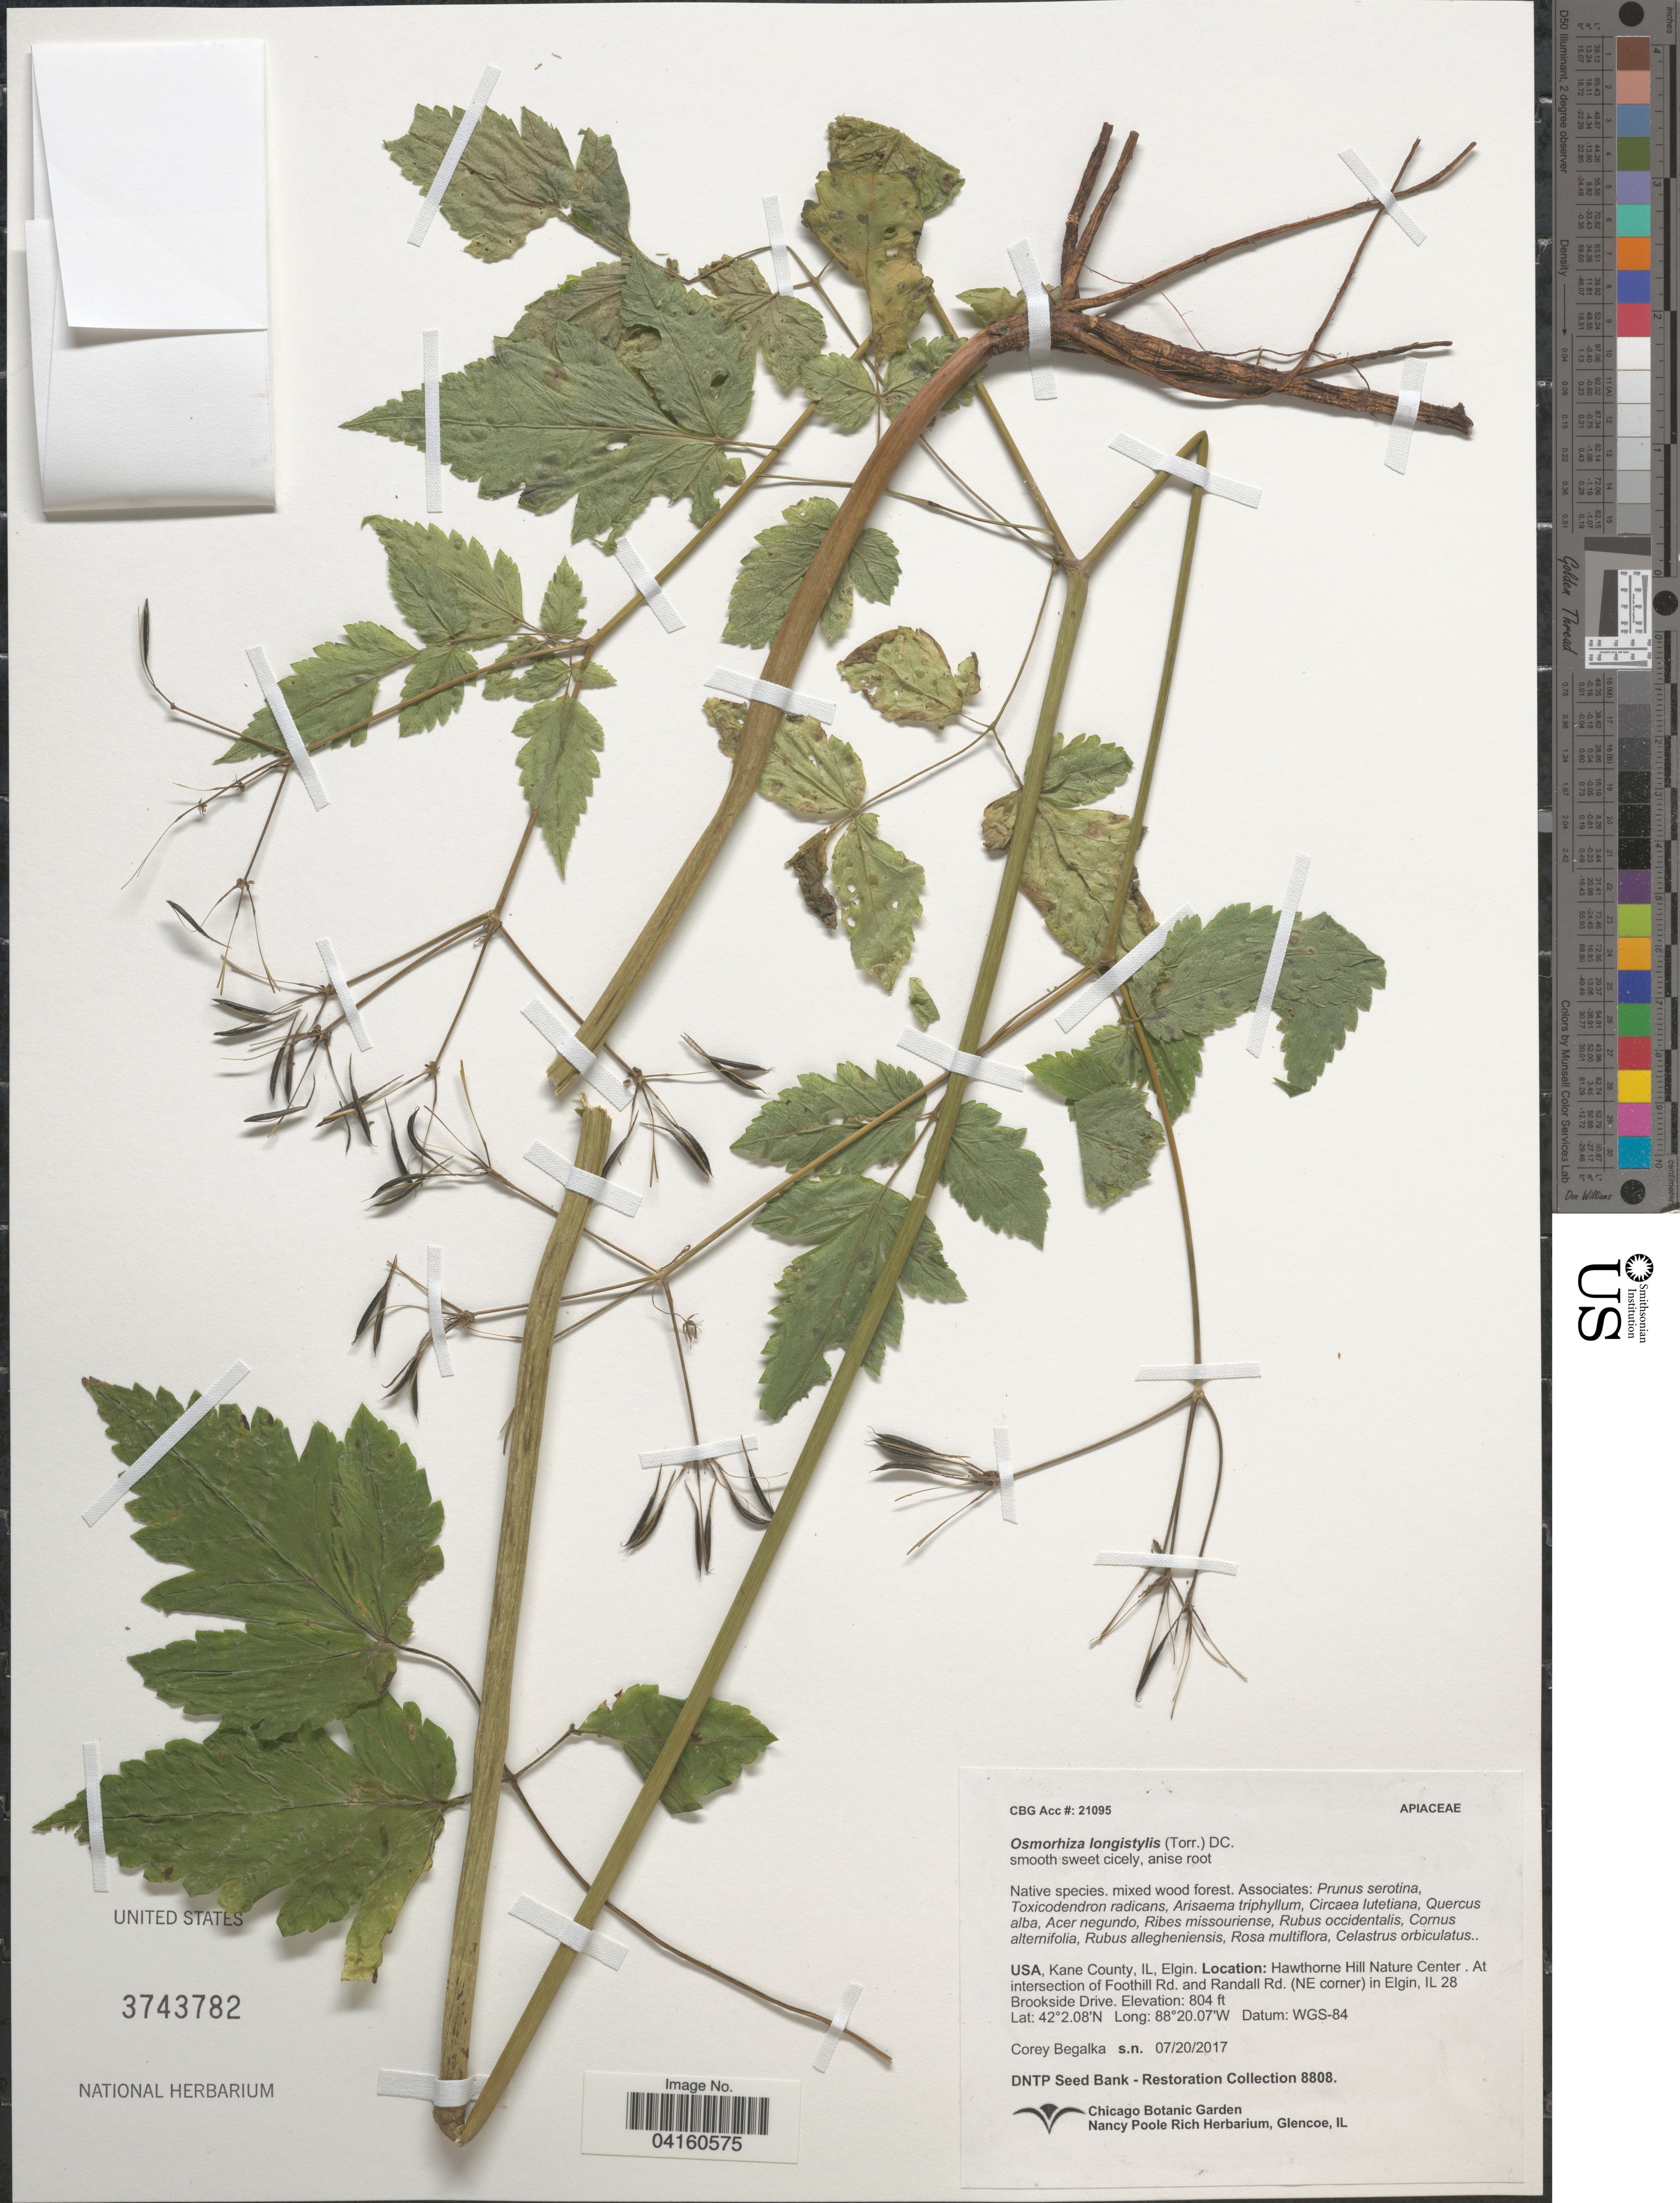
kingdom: Plantae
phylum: Tracheophyta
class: Magnoliopsida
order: Apiales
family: Apiaceae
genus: Osmorhiza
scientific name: Osmorhiza longistylis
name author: (Torr.) DC.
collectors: C. Begalka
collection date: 2017-07-20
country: United States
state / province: Illinois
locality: Kane County. Elgin. Hawthorne Hill Nature Center. At intersection of Foothill Rd. and Randall Rd. (NE corner) in Elgin, IL 28 Brookside Drive.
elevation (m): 245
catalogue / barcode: US 3743782